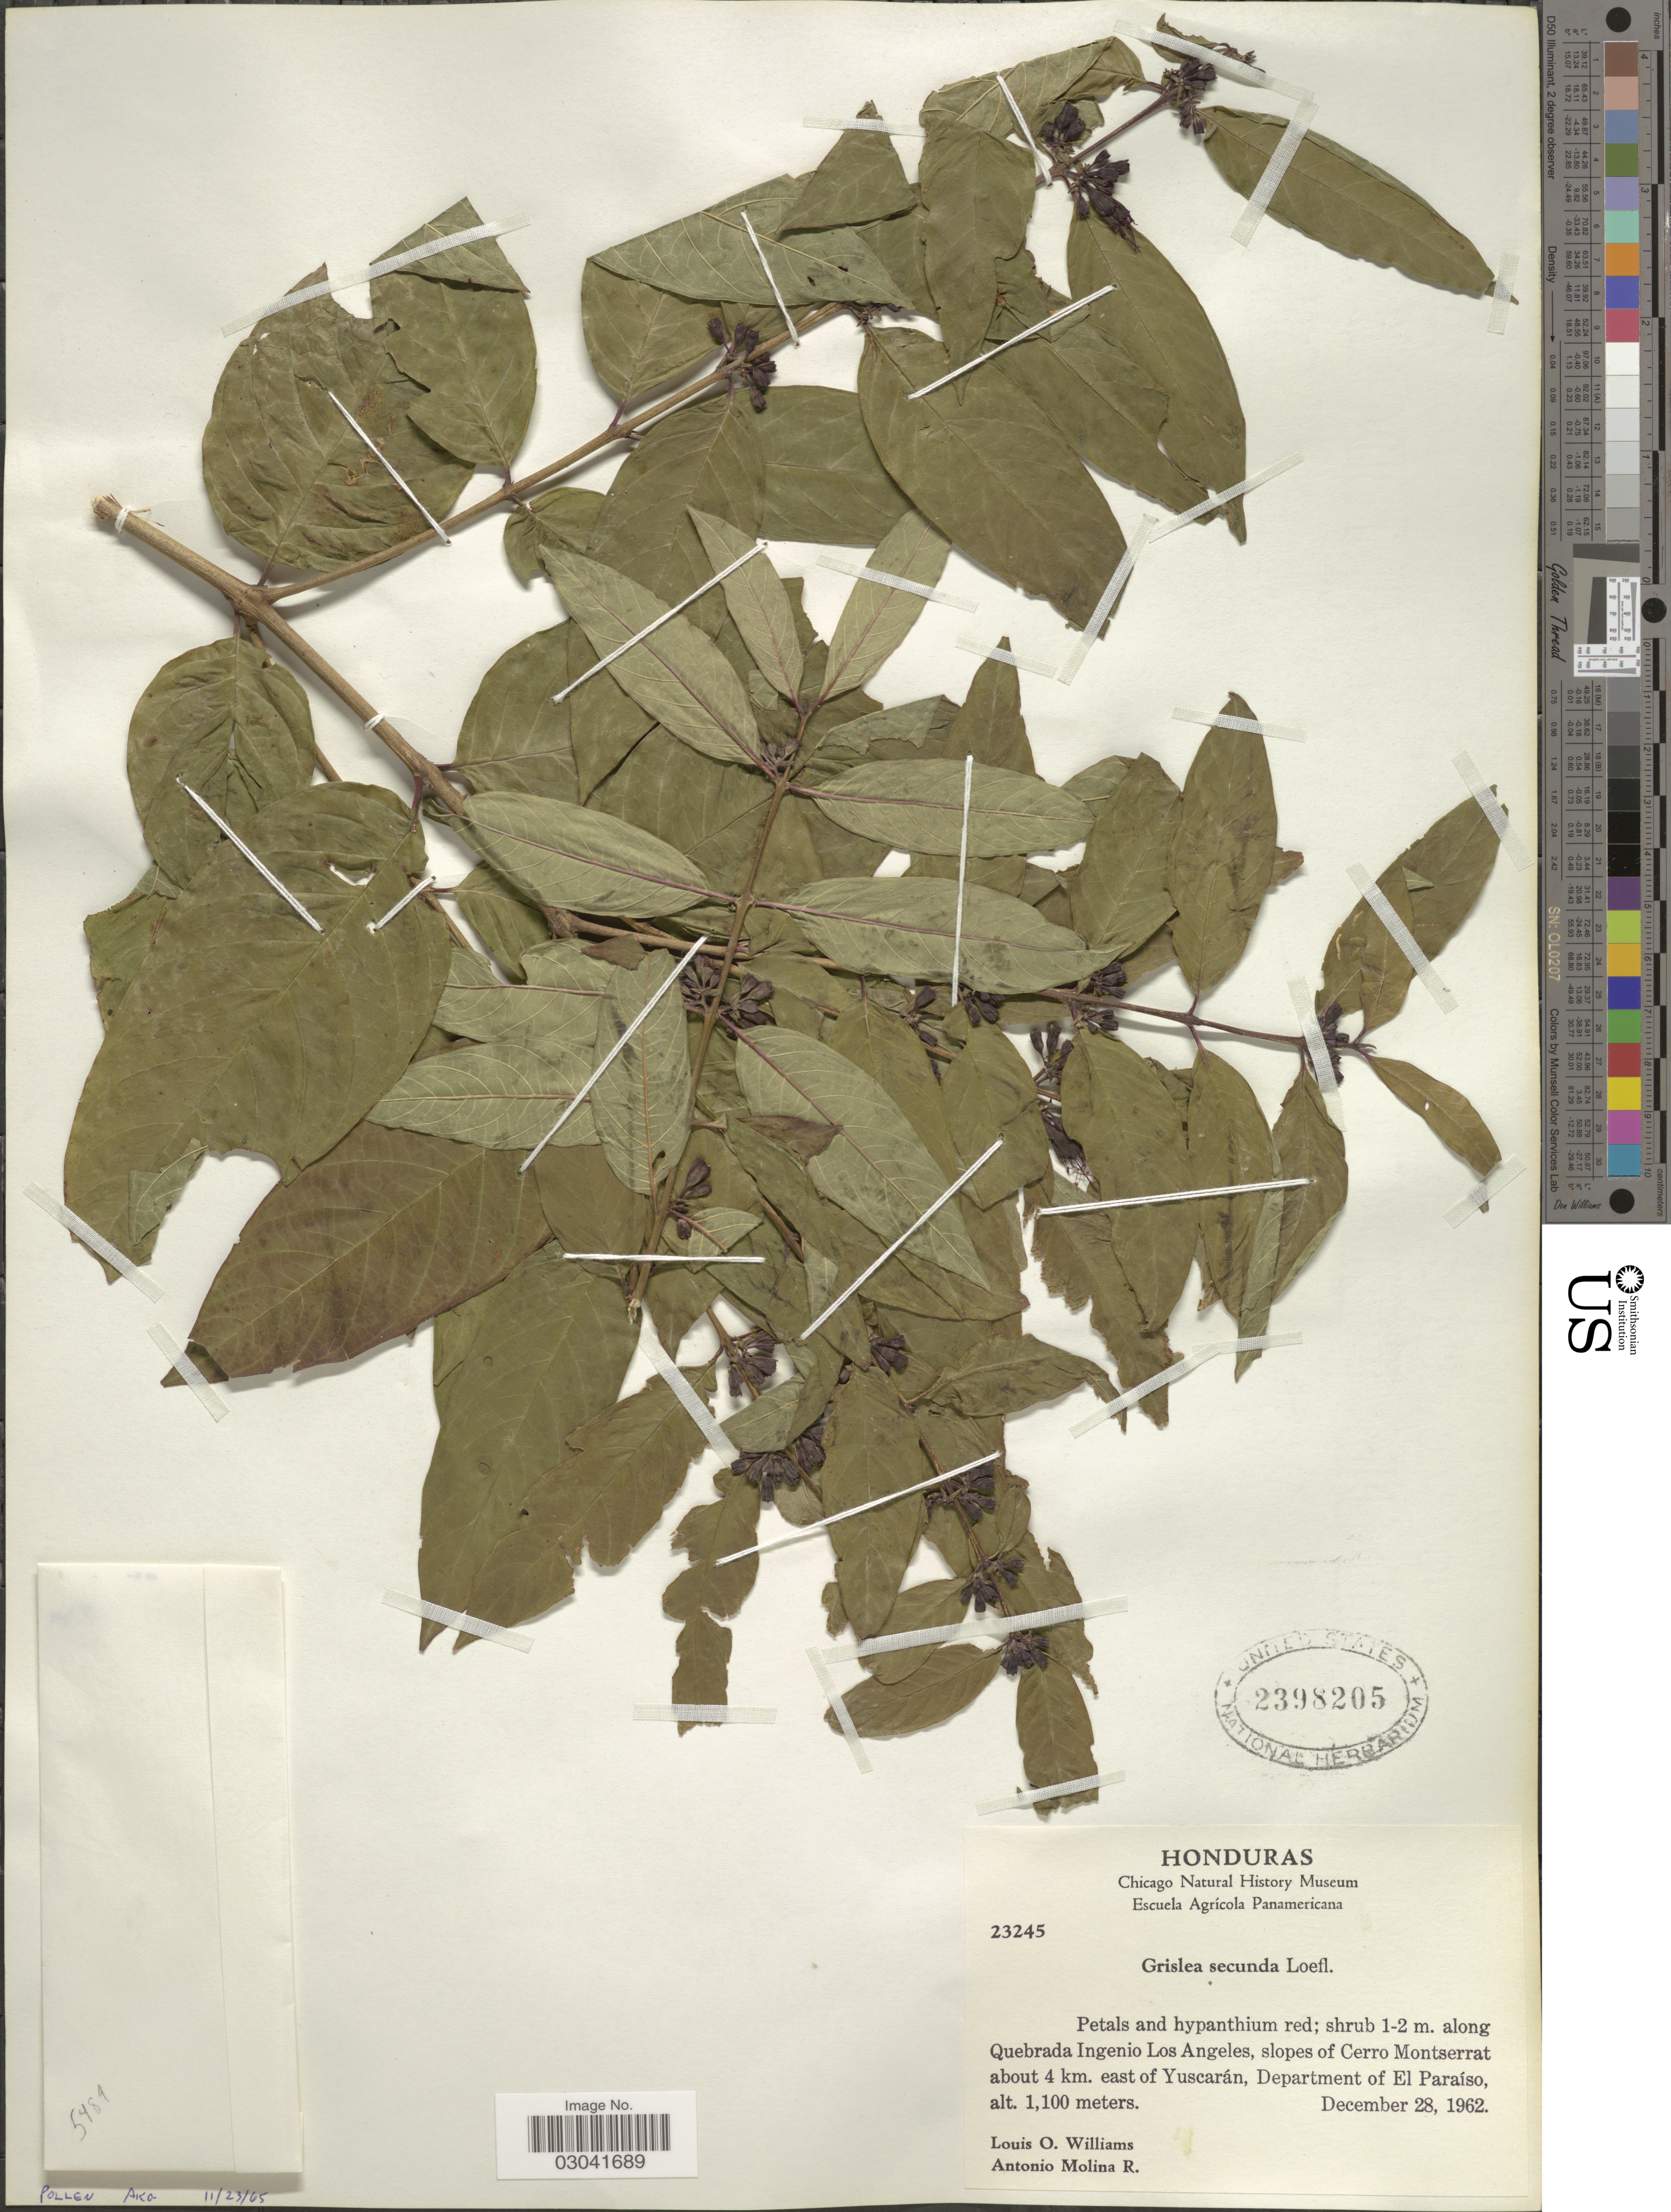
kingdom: Plantae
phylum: Tracheophyta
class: Magnoliopsida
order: Myrtales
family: Lythraceae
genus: Pehria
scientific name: Pehria compacta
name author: Sprague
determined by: Strong, Mark T., (BOT), Smithsonian Institution - National Museum of Natural History (UNITED STATES)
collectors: L. O. Williams & A. Molina R.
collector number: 23245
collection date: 1962-12-28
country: Honduras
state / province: El Paraíso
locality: Along Quebrada Ingenio Los Angeles, slopes of Cerro Montserrat about 4 km. east of Yuscarán, Department of El Paraíso.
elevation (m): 1100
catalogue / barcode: US 2398205